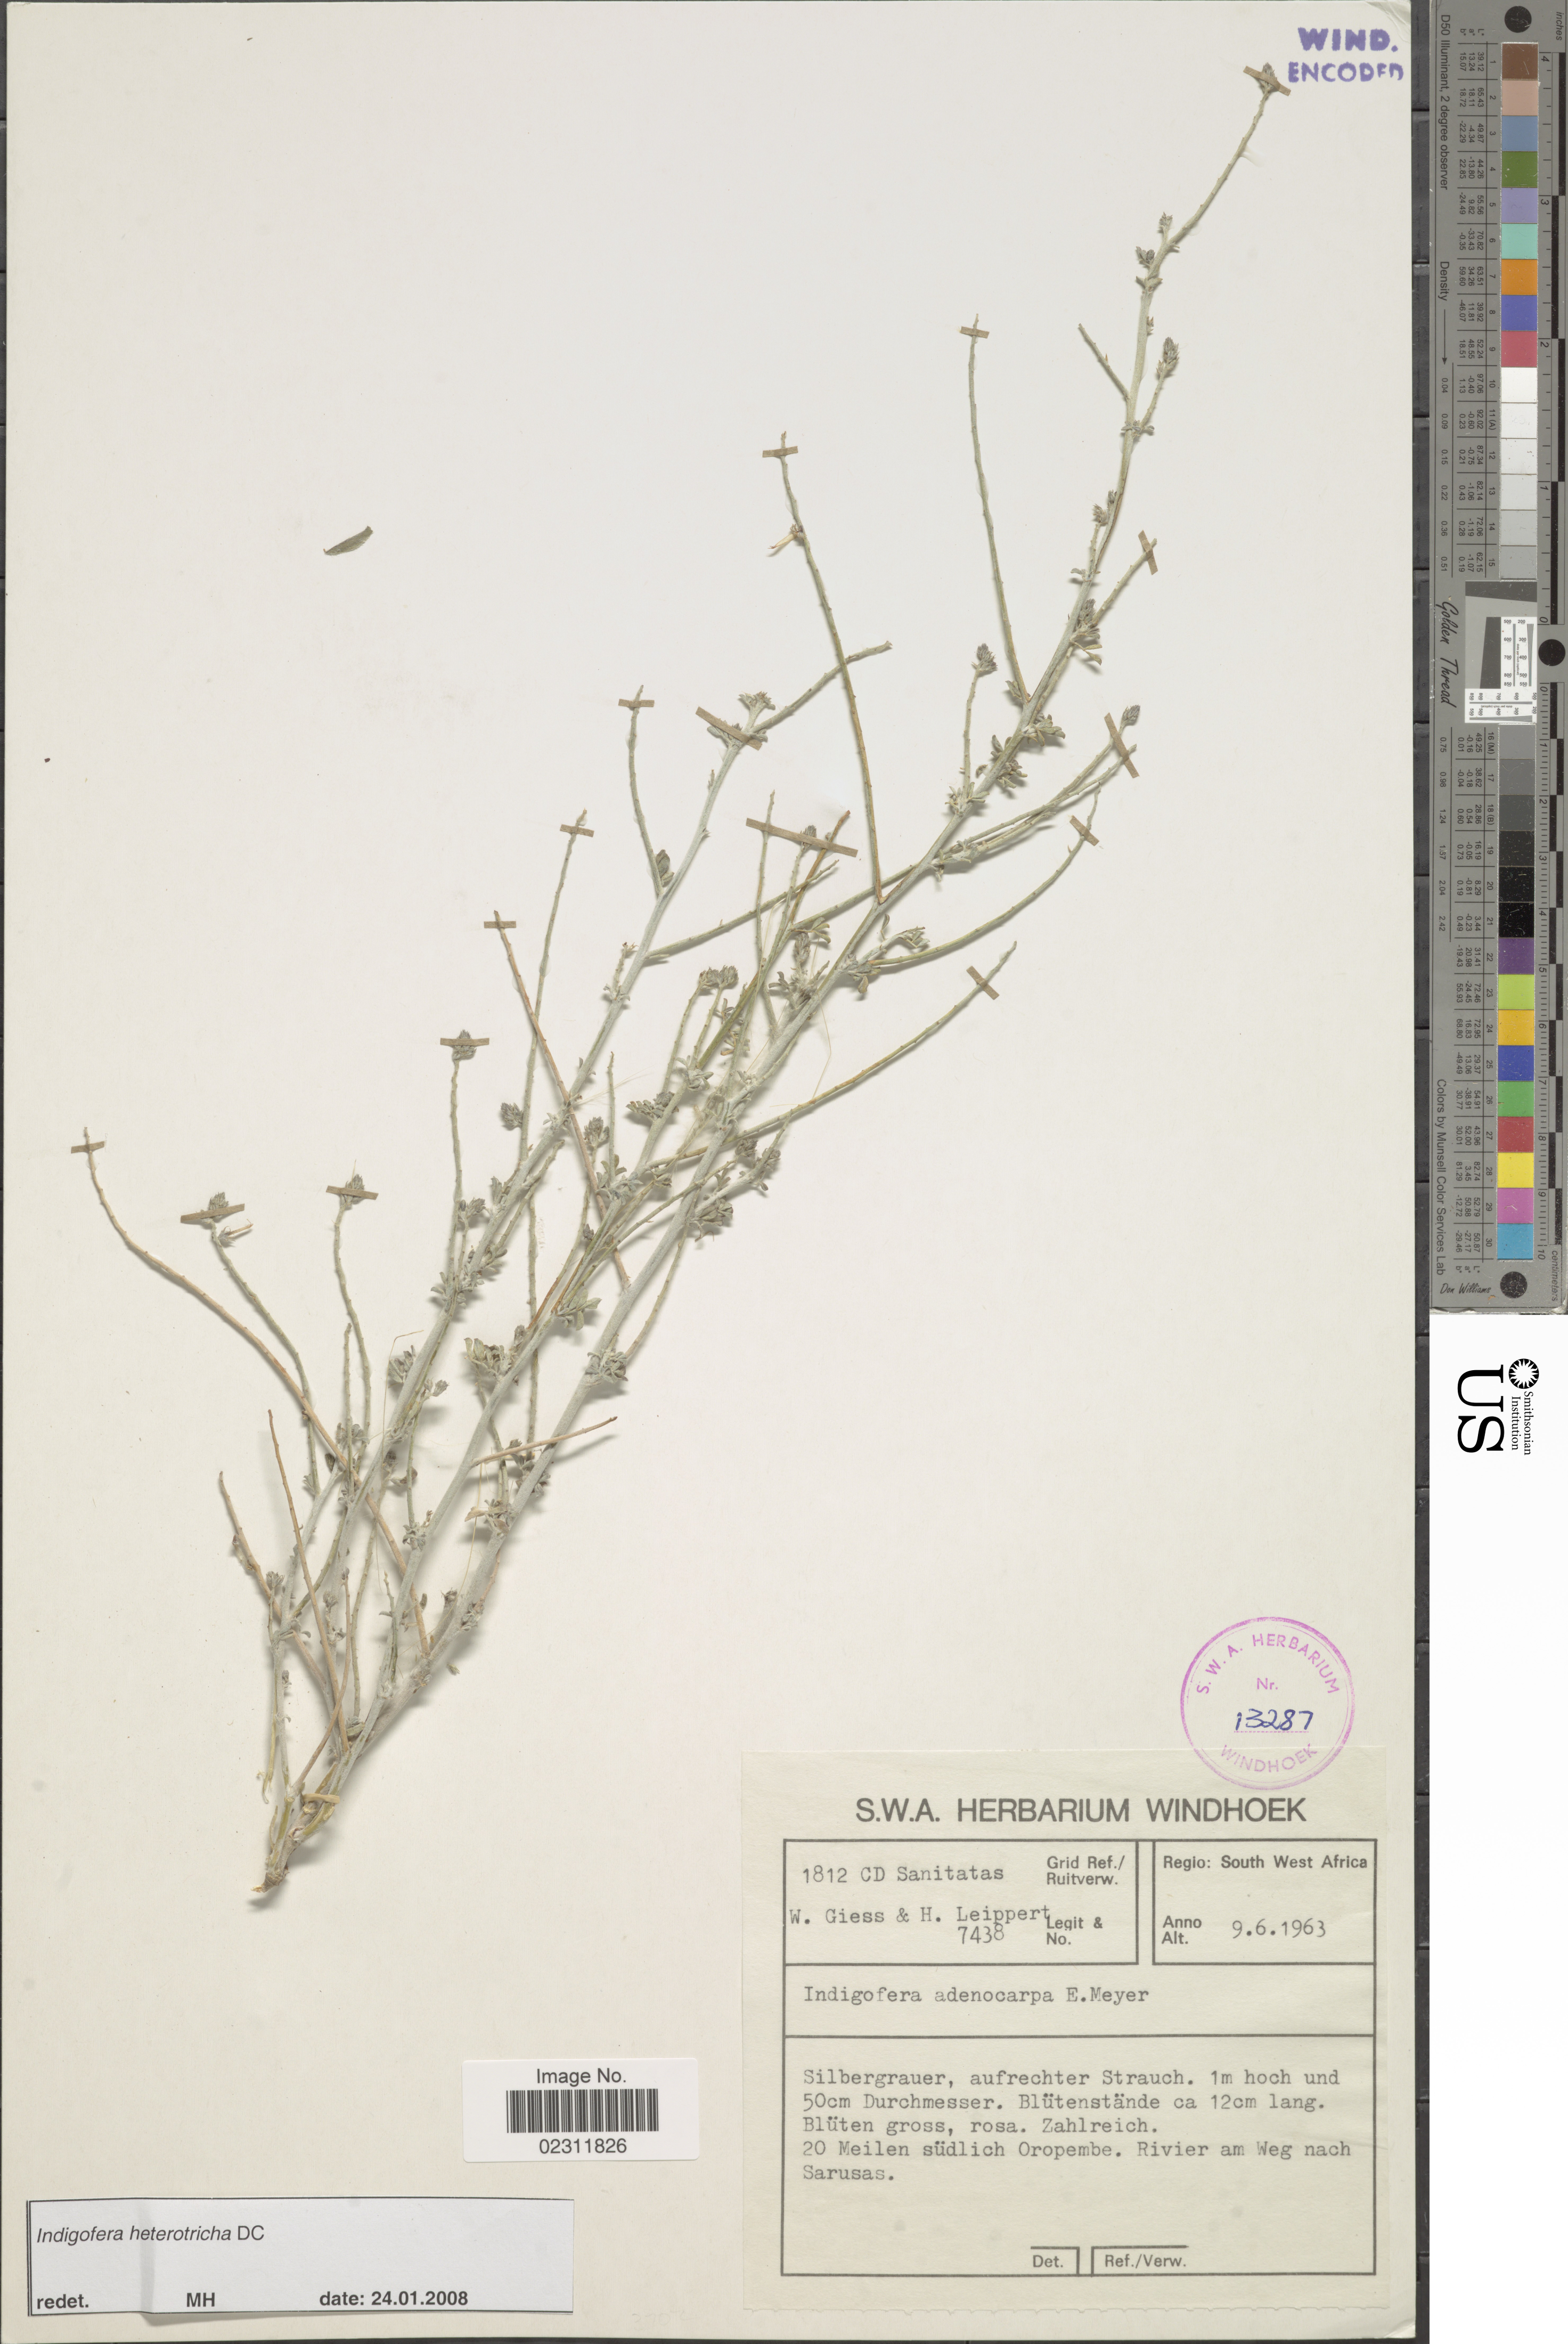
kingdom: Plantae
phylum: Tracheophyta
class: Magnoliopsida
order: Fabales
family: Fabaceae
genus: Indigofera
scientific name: Indigofera heterotricha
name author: DC.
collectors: W. Giess & H. Leippert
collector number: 7438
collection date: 1963-06-09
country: Namibia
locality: South West Africa, Silbergrauer, aufrechter Strauch, 20 Meilen sudlich Oropembe, rivier am Weg nach Sarusas